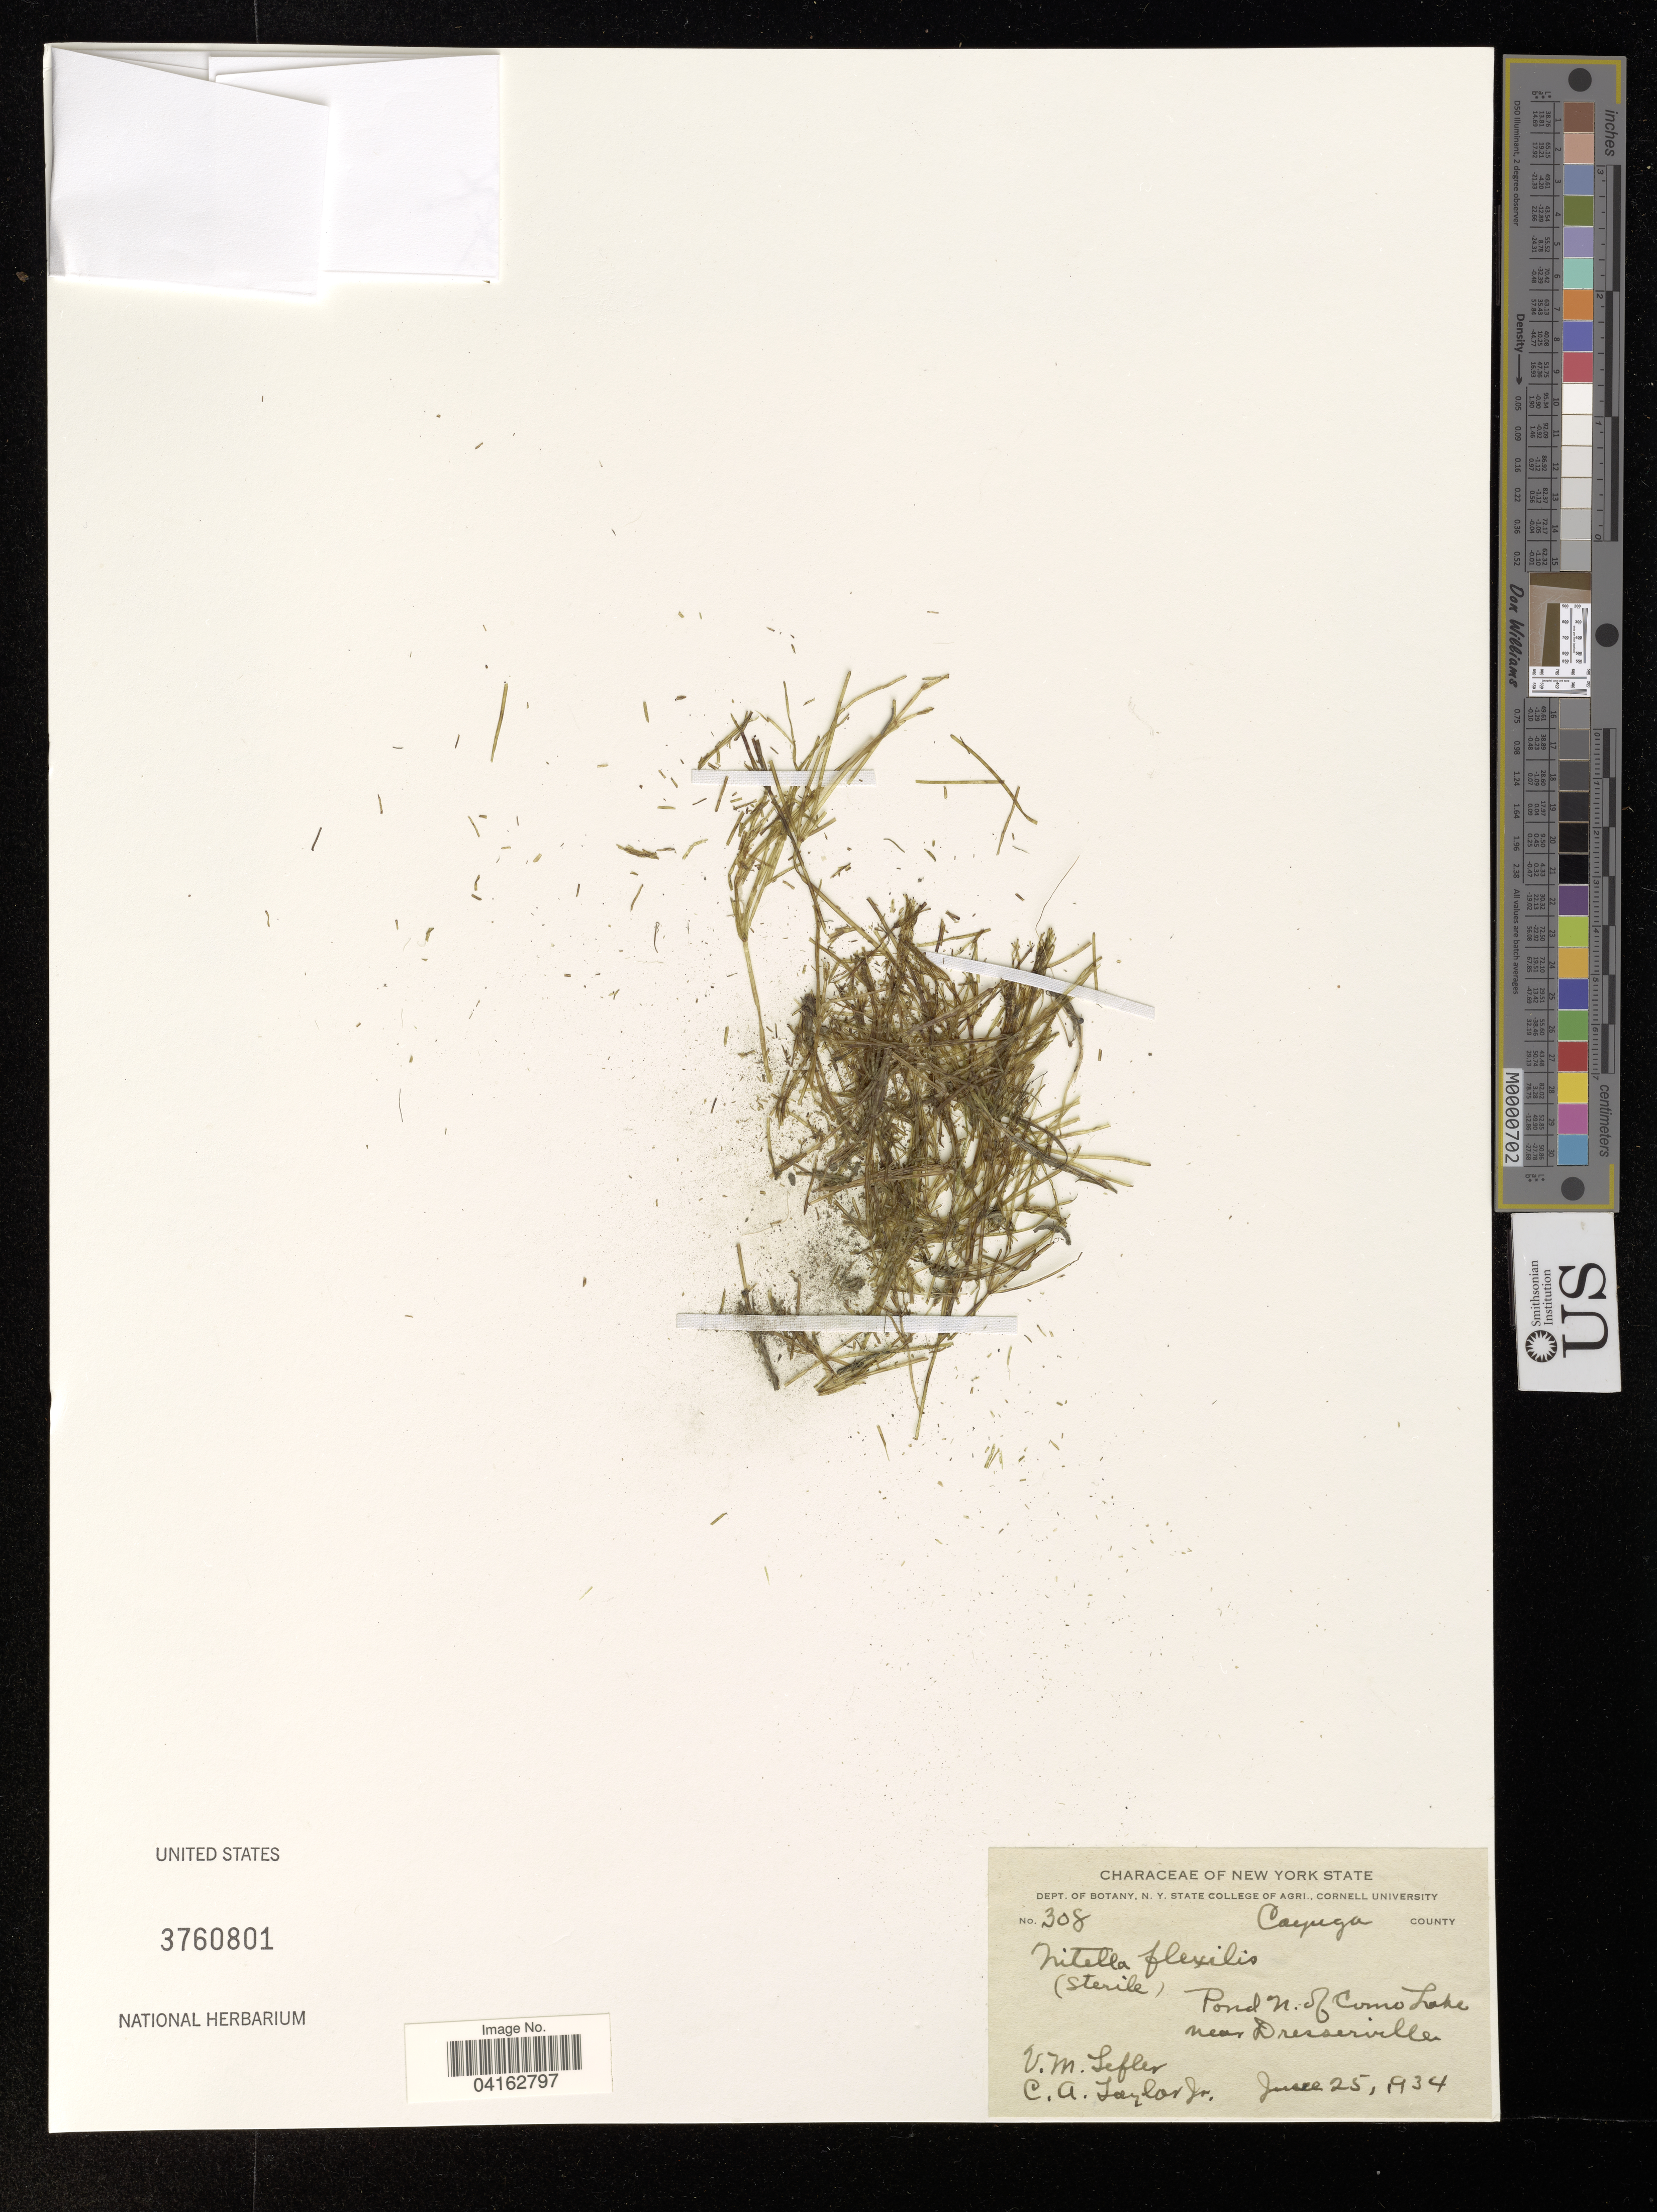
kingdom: Plantae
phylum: Charophyta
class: Charophyceae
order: Charales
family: Characeae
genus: Nitella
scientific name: Nitella flexilis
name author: (L.) C. Agardh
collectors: V. Lefler & C. A. Taylor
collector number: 308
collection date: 1934-06-25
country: United States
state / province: New York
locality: Cayuga county. Pond N. of Como Lake near Dresserville.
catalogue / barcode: US 3760801